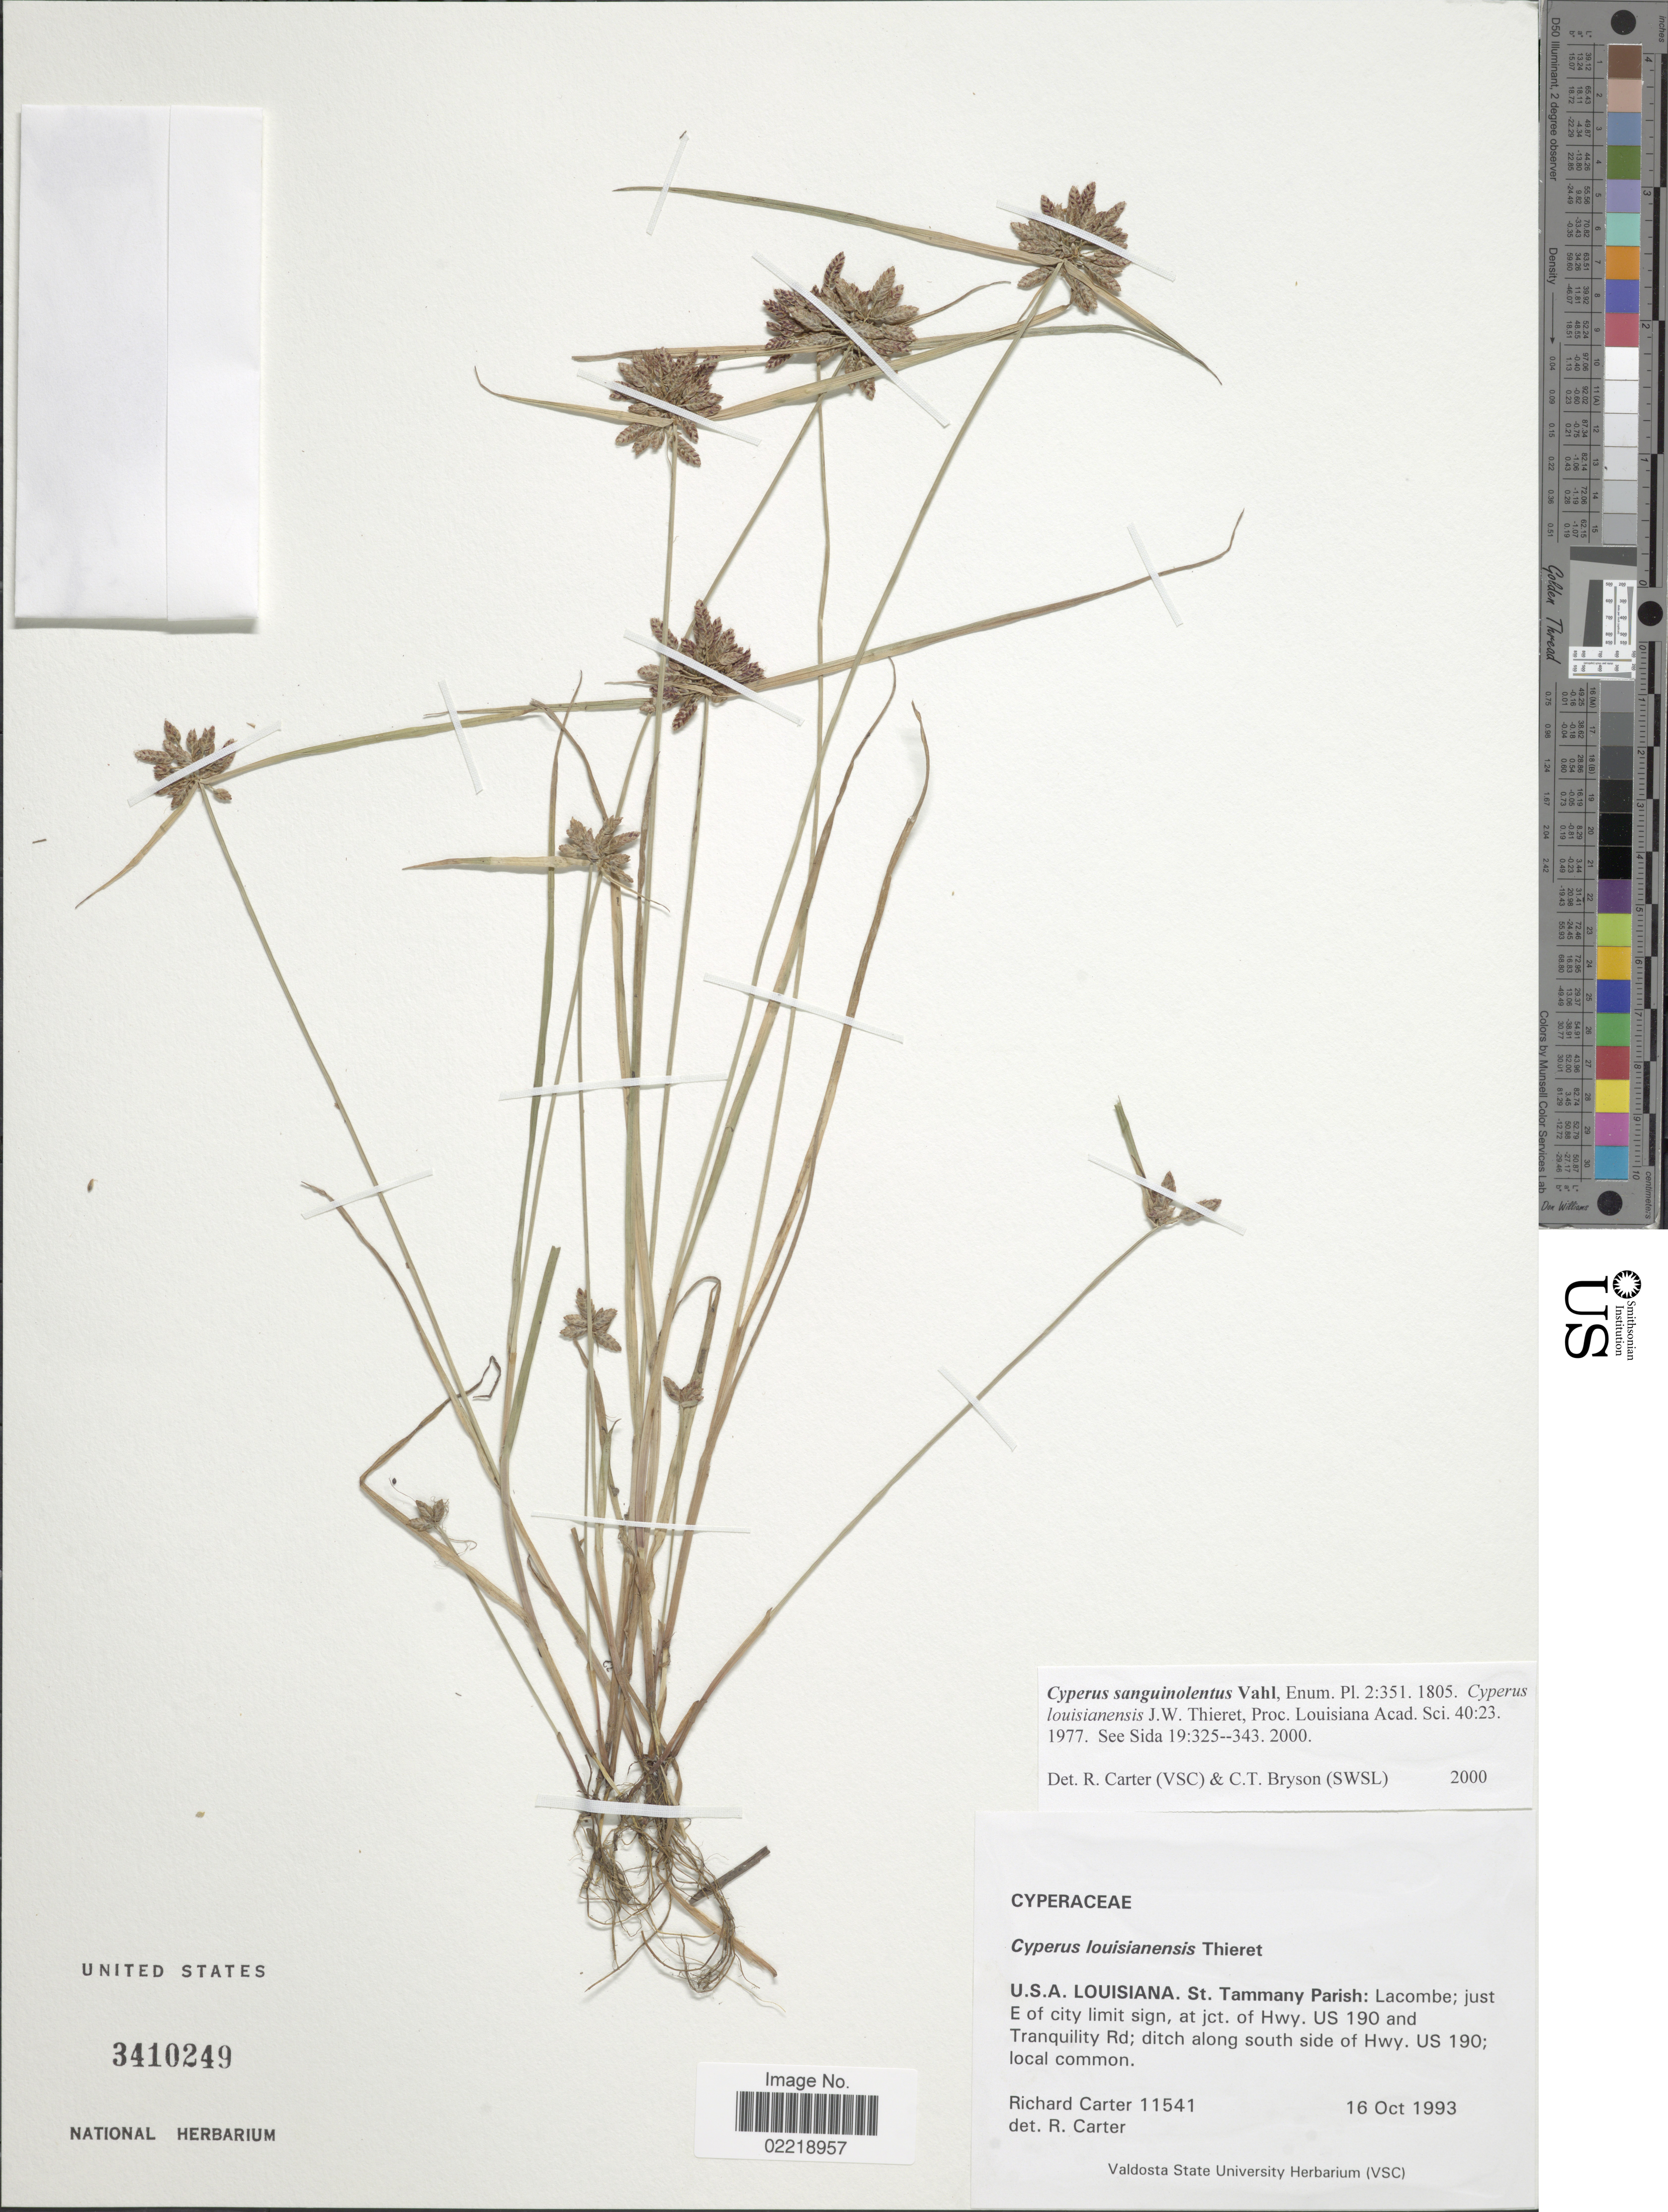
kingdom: Plantae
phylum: Tracheophyta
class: Liliopsida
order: Poales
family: Cyperaceae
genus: Cyperus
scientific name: Cyperus sanguinolentus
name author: Vahl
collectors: R. Carter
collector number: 11541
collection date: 1993-10-16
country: United States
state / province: Louisiana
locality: St Tammany Parish: Lacombe; just E of city limit sign, at jct of Hwy US 190 and Tranquility Rd; ditch along south side of Hwy US 190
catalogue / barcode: US 3410249